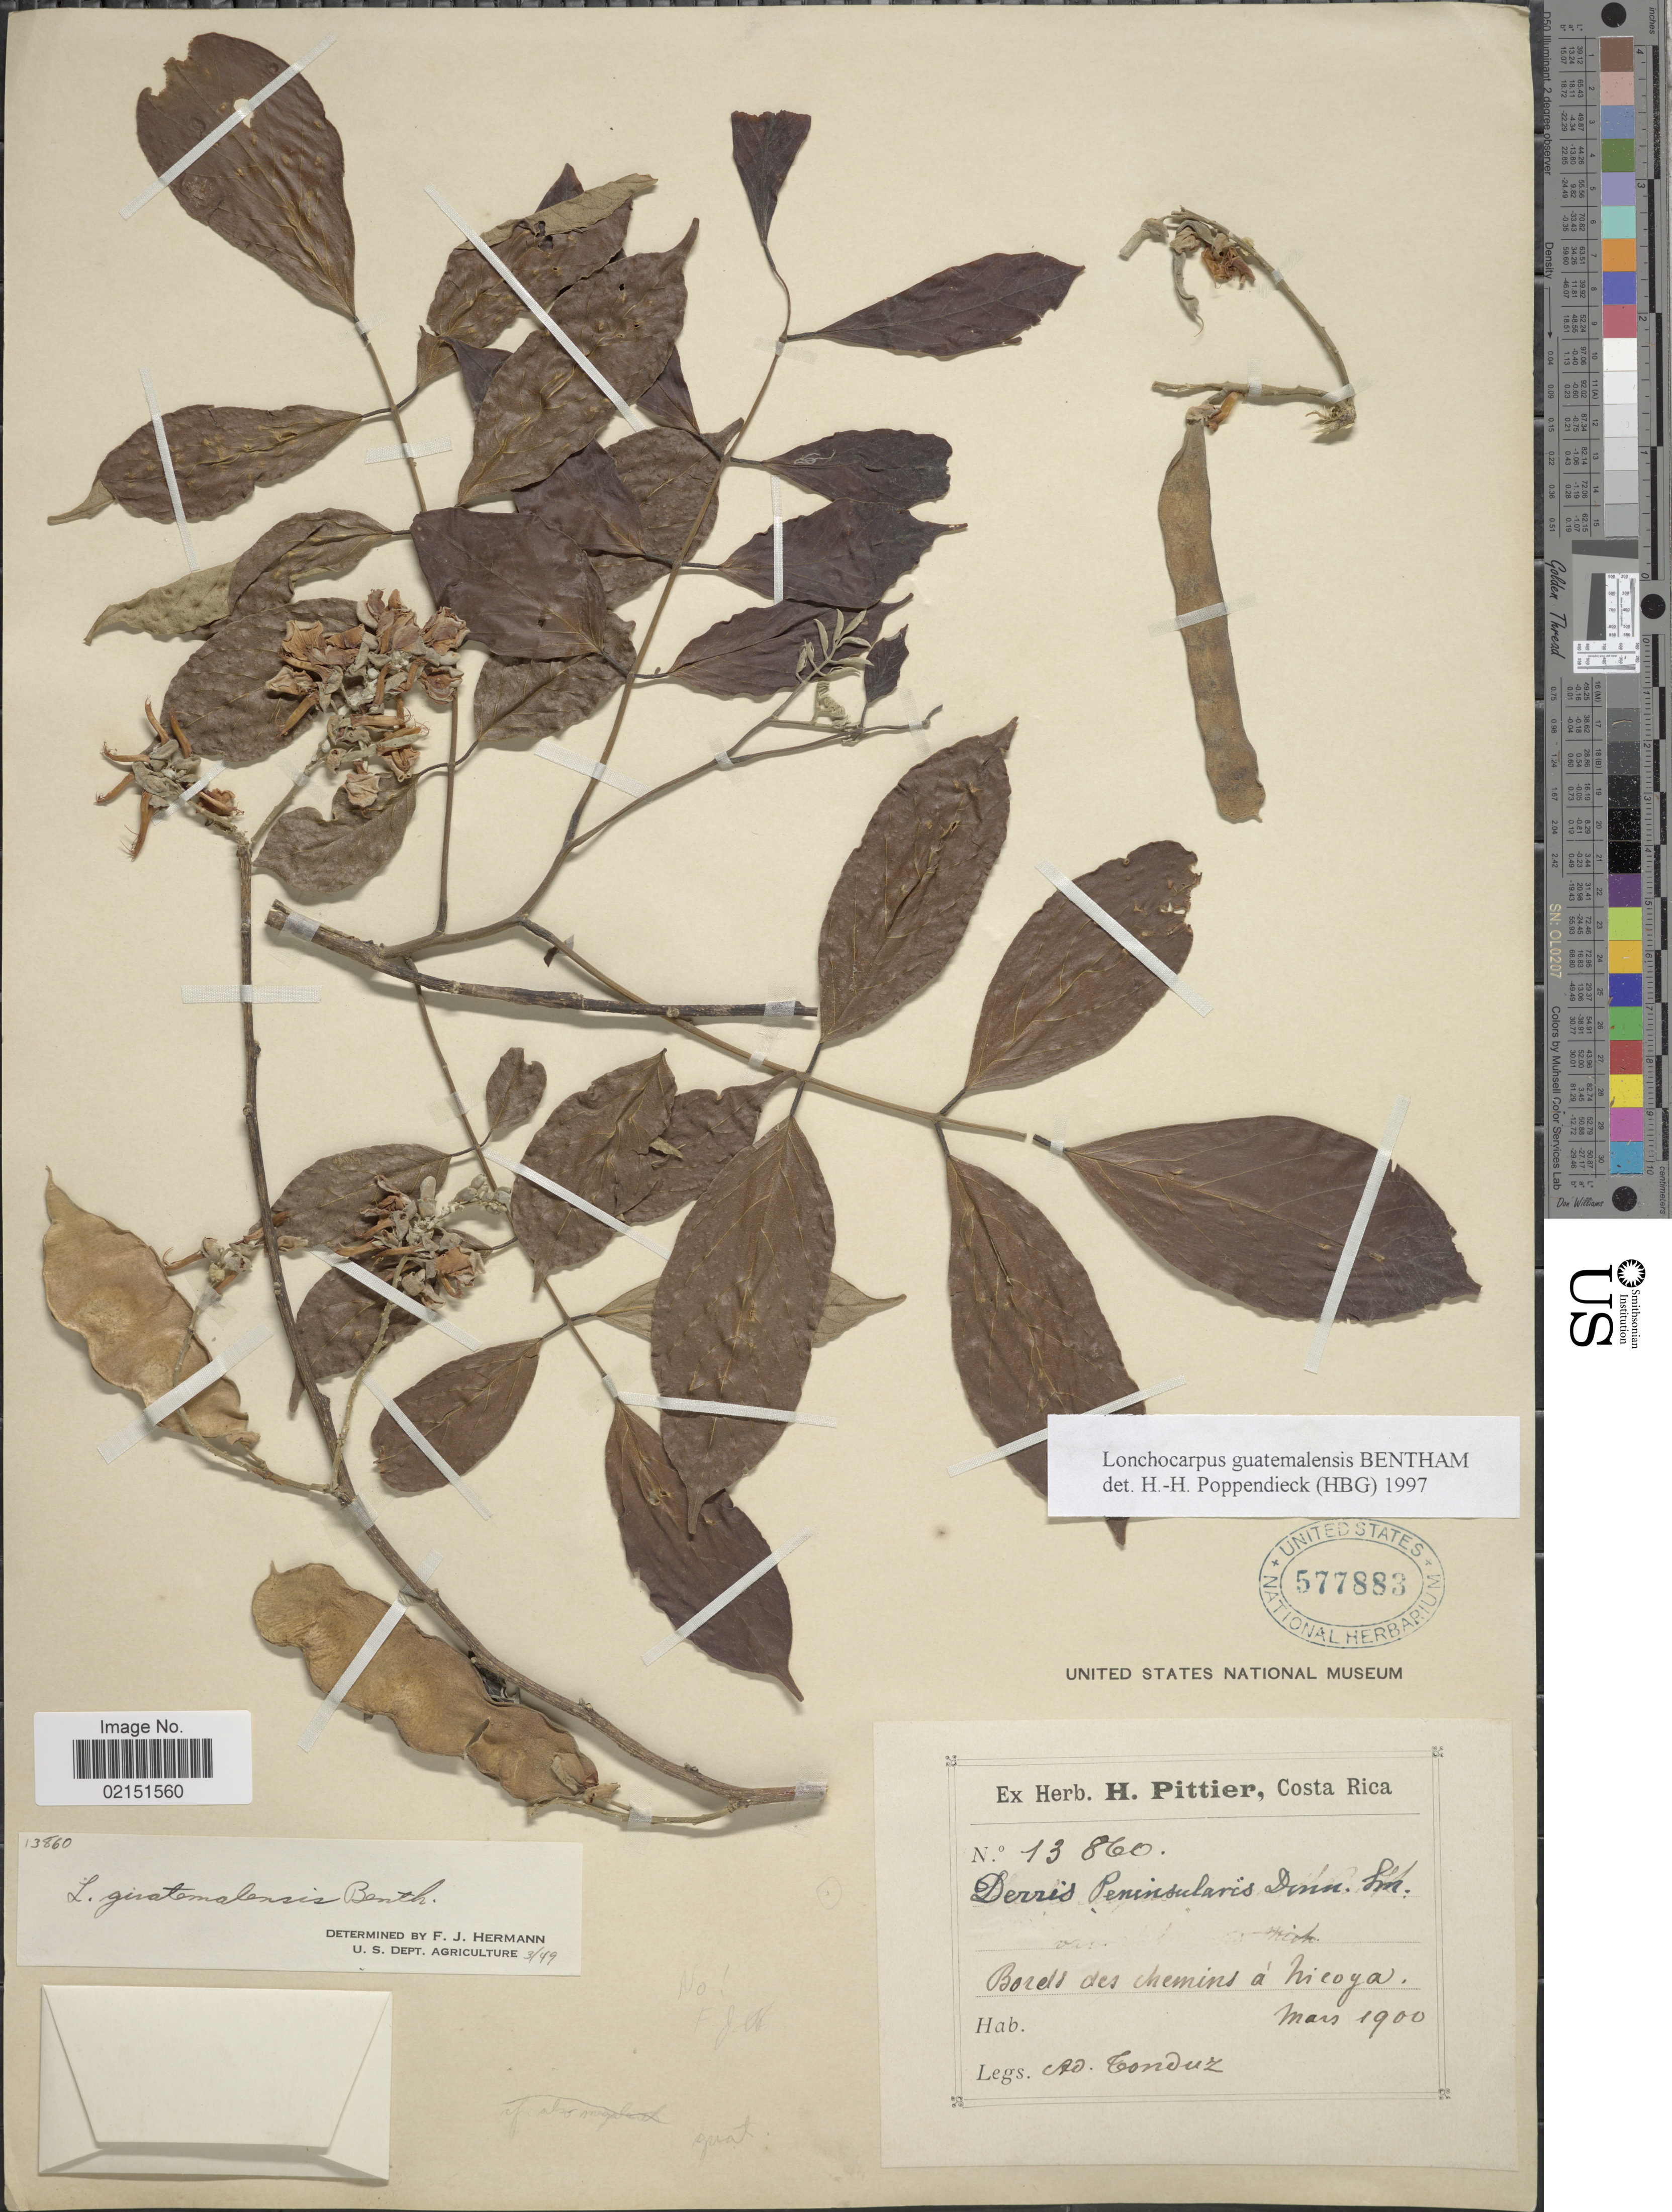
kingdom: Plantae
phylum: Tracheophyta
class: Magnoliopsida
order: Fabales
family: Fabaceae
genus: Lonchocarpus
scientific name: Lonchocarpus guatemalensis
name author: Benth.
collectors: A. Tonduz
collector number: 13860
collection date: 1900-03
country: Costa Rica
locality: Bords des chemins a Nicoya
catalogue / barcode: US 577883